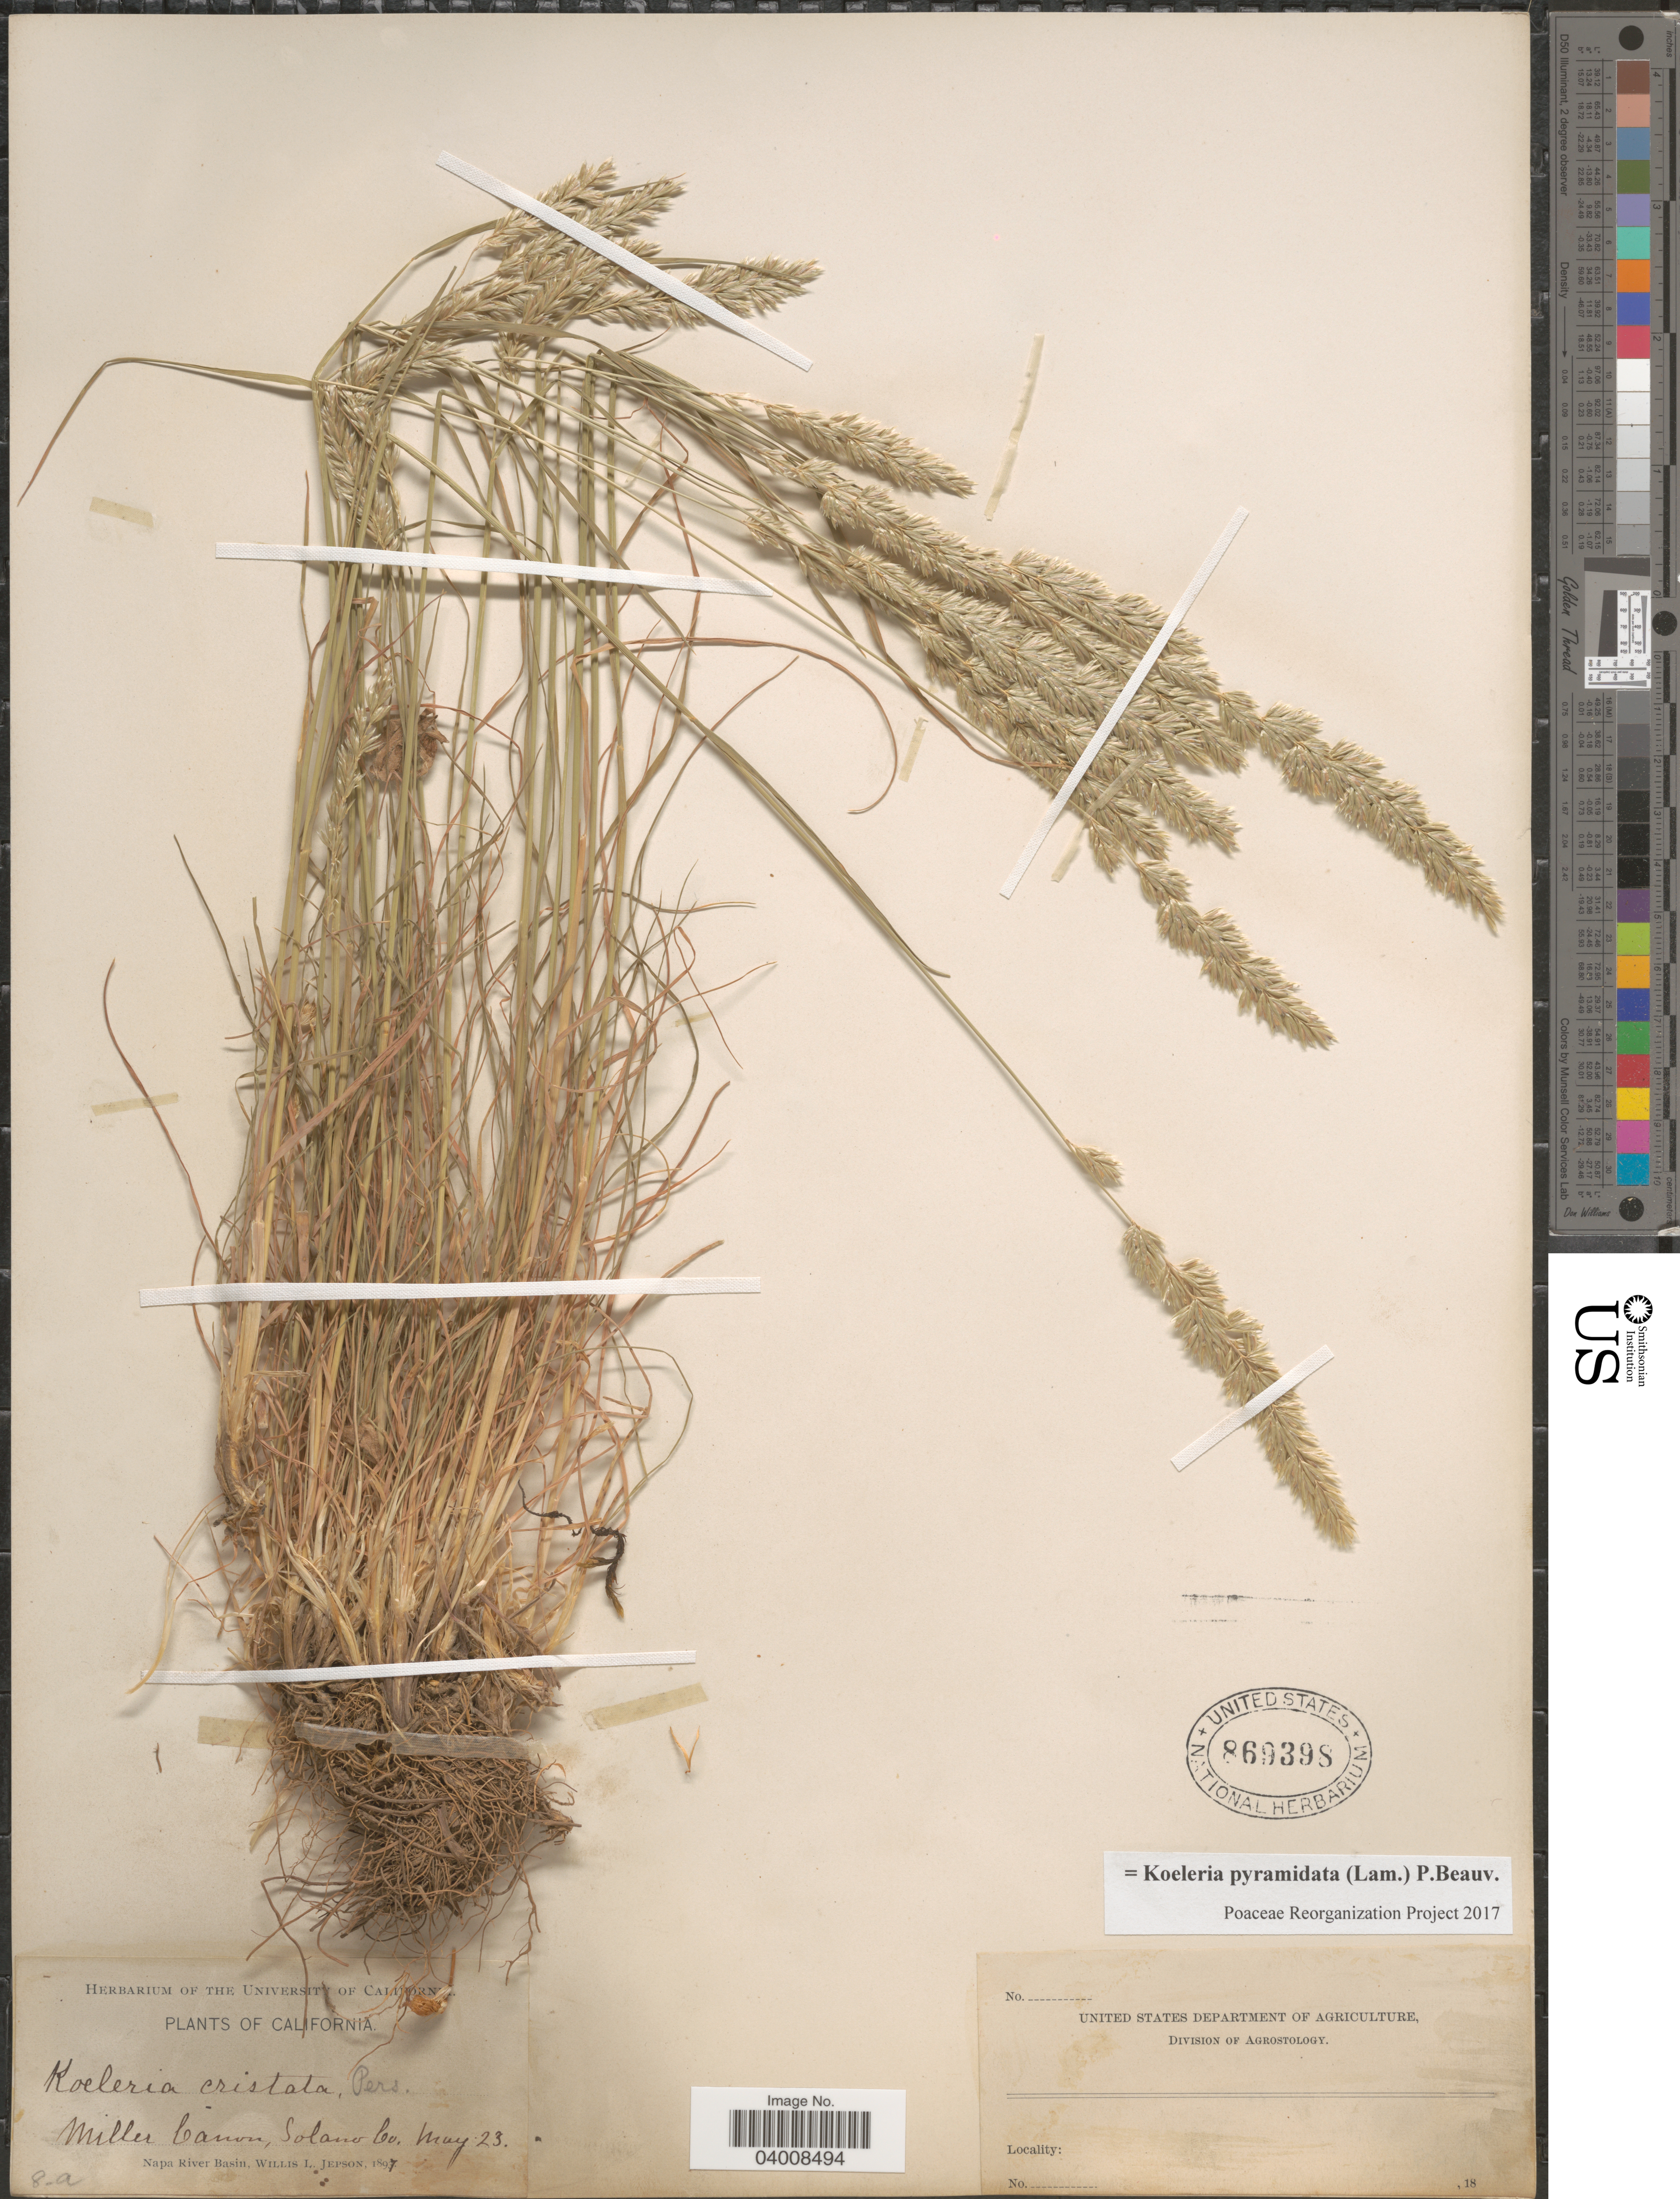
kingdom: Plantae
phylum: Tracheophyta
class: Liliopsida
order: Poales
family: Poaceae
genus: Koeleria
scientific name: Koeleria pyramidata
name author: (Lam.) P. Beauv.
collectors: W. L. Jepson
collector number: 8a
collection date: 1897-05-23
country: United States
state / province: California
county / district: Solano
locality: Miller Canon, Solano Co. Napa River Basin.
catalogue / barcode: US 869398